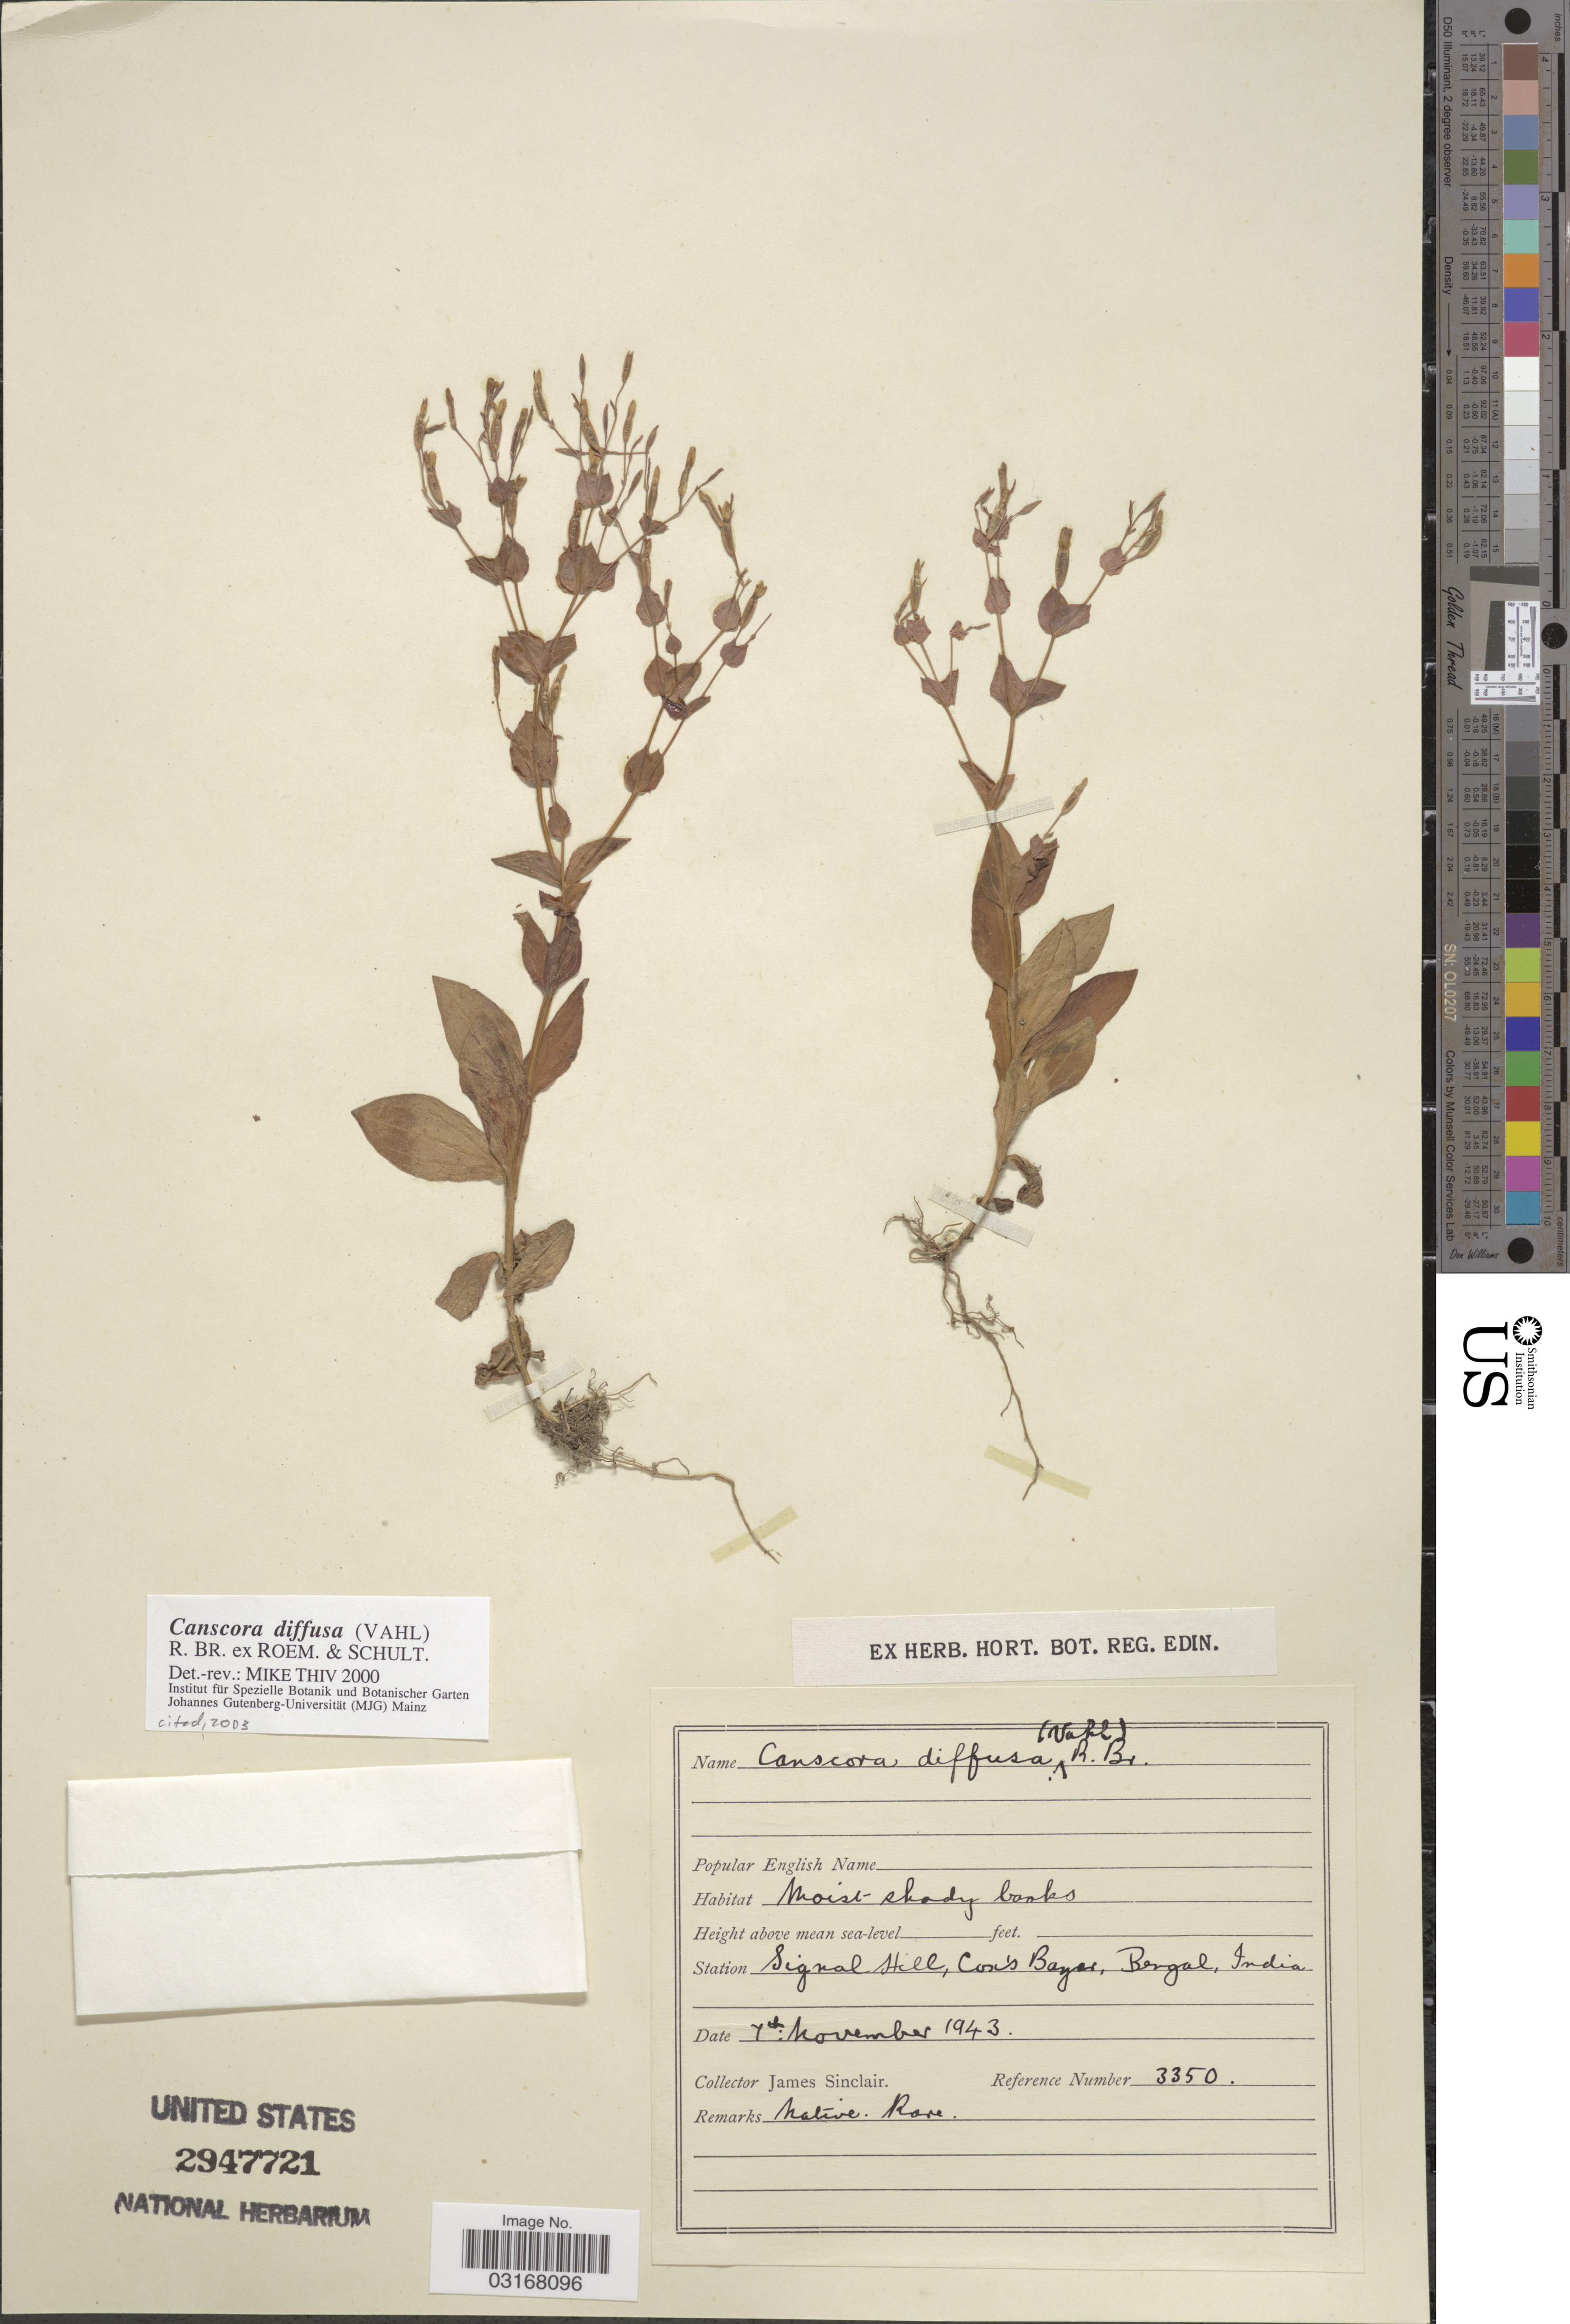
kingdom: Plantae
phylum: Tracheophyta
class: Magnoliopsida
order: Gentianales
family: Gentianaceae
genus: Canscora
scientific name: Canscora diffusa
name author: (Vahl) R. Br. ex Roem. & Schult.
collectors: J. Sinclair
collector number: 3350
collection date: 1943-11-07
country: Bangladesh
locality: Station Signal Hill, Cox's Bazar, Bengal.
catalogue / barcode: US 2947721